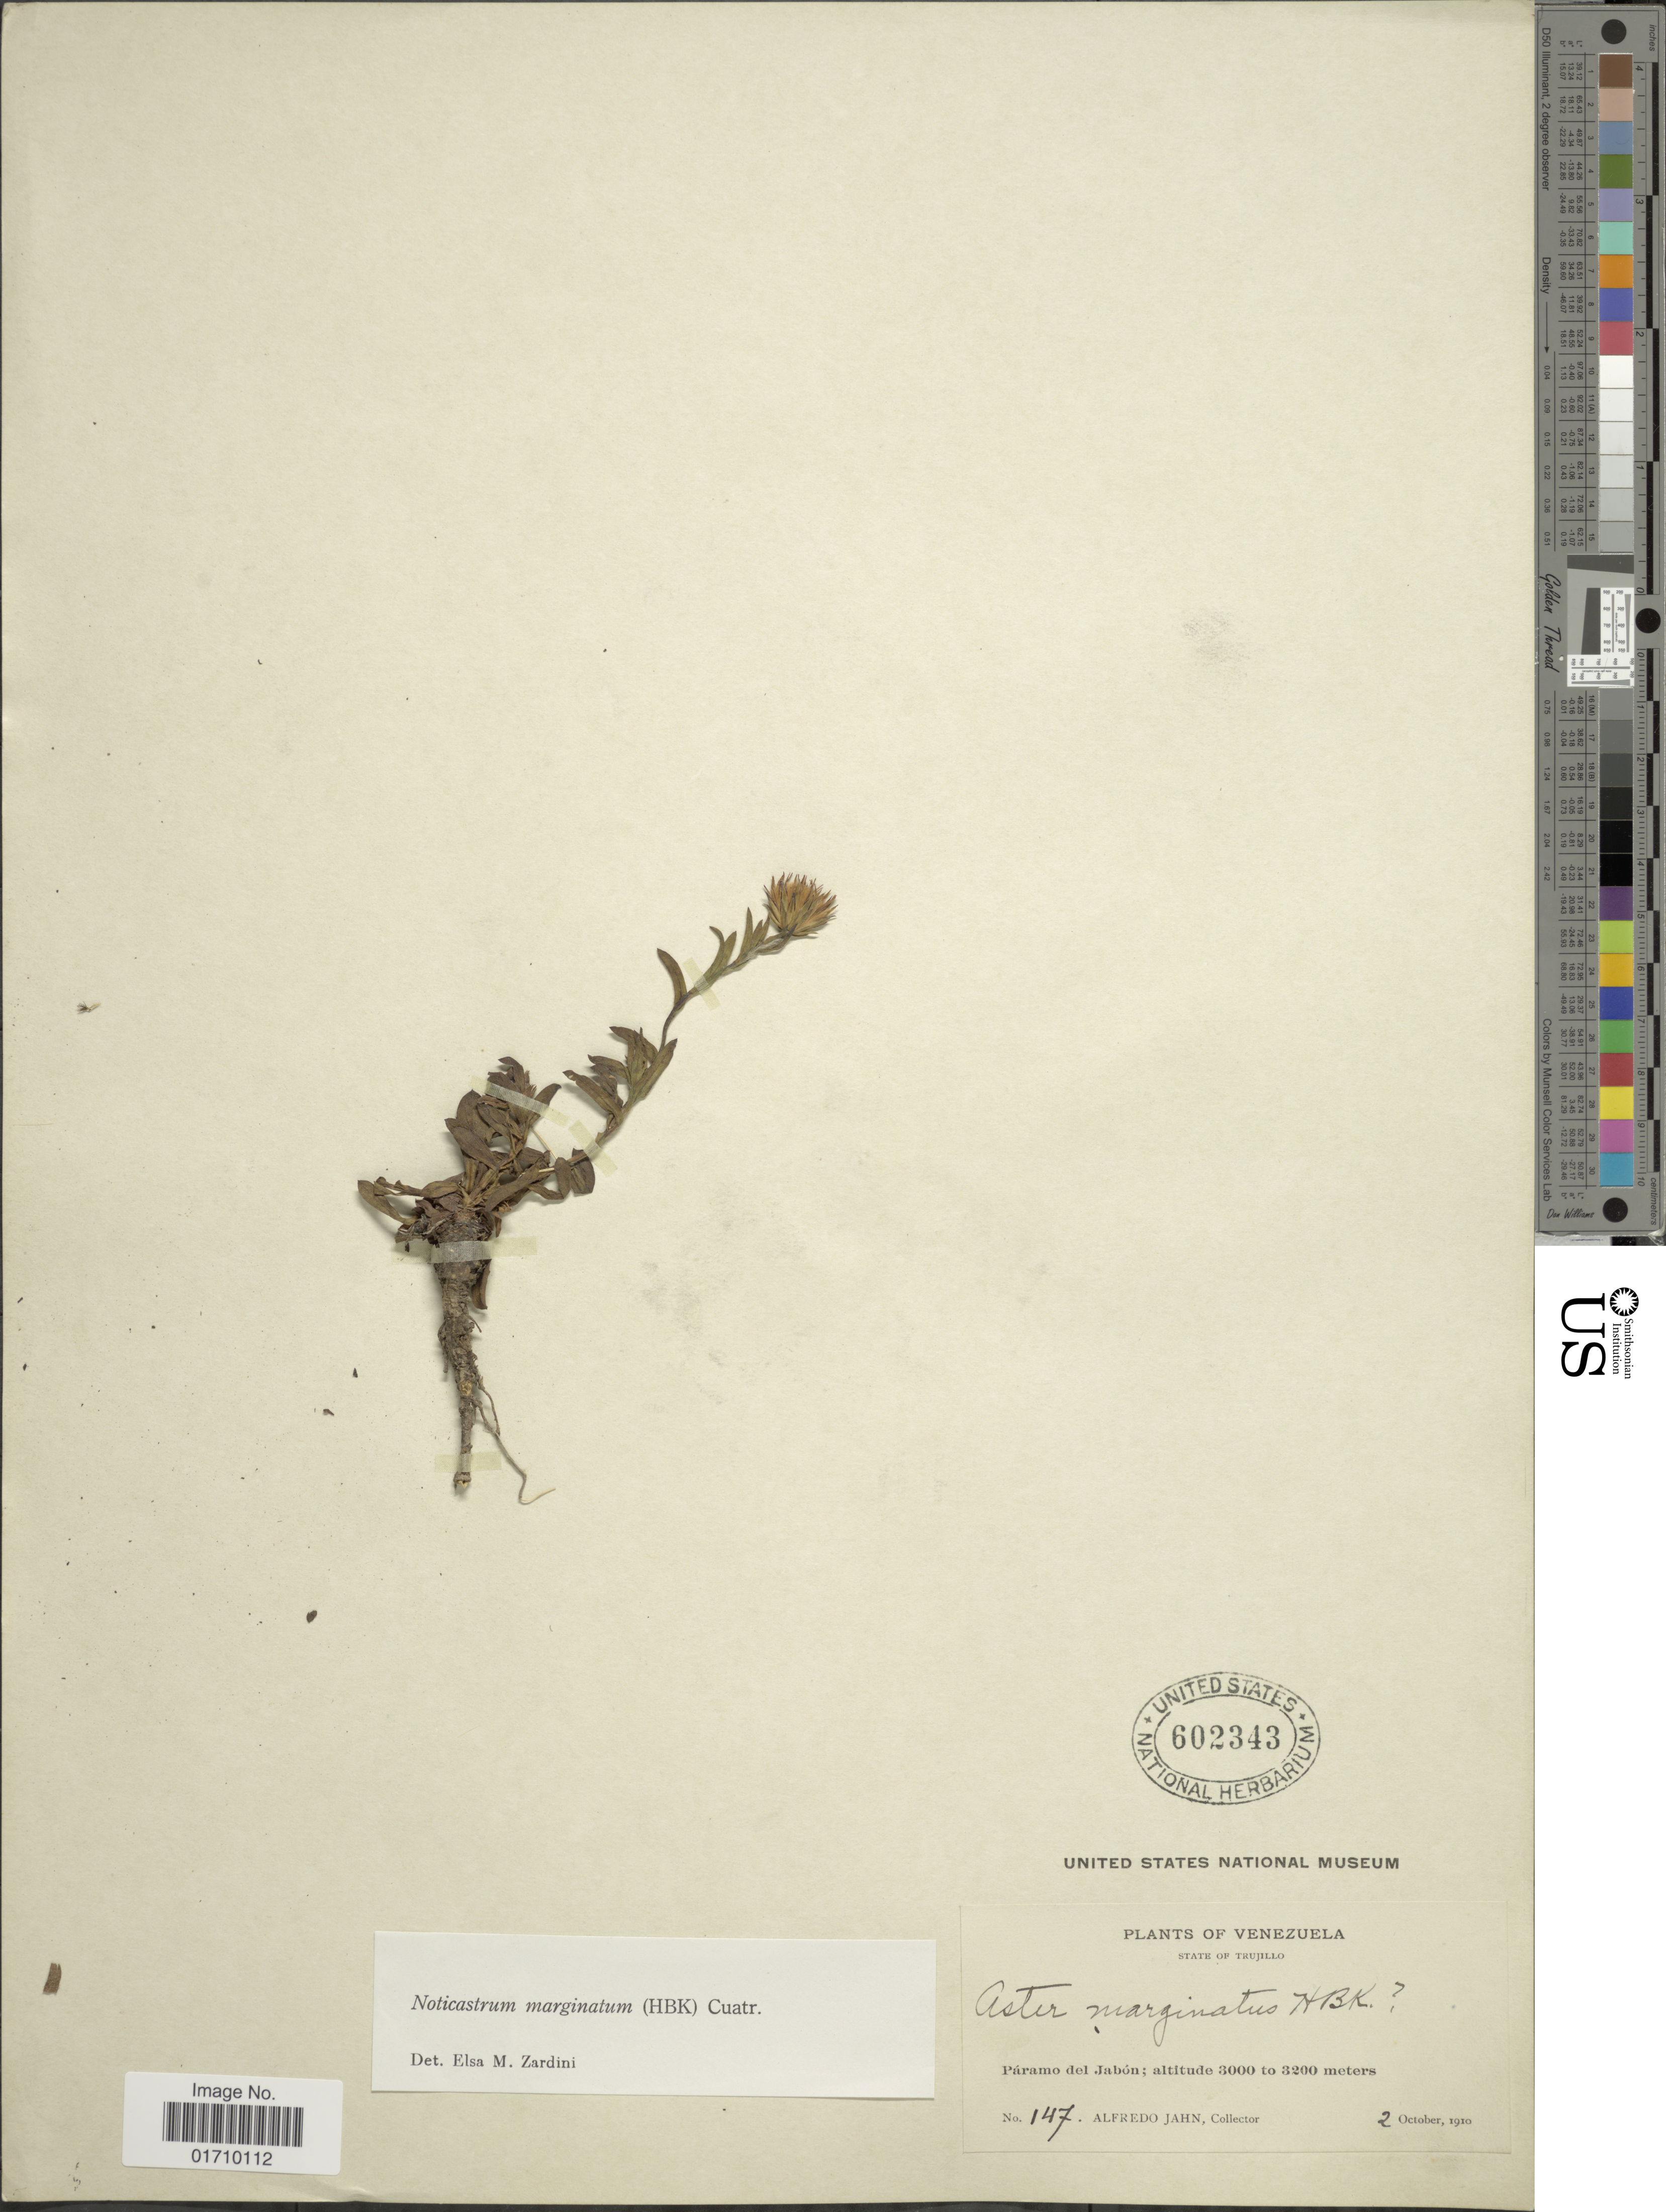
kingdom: Plantae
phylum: Tracheophyta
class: Magnoliopsida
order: Asterales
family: Asteraceae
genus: Noticastrum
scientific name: Noticastrum marginatum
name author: (Kunth) Cuatrec.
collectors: A. Jahn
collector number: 147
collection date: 1910-10-02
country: Venezuela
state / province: Trujillo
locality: Paramo del Jabon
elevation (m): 3000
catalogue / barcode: US 602343